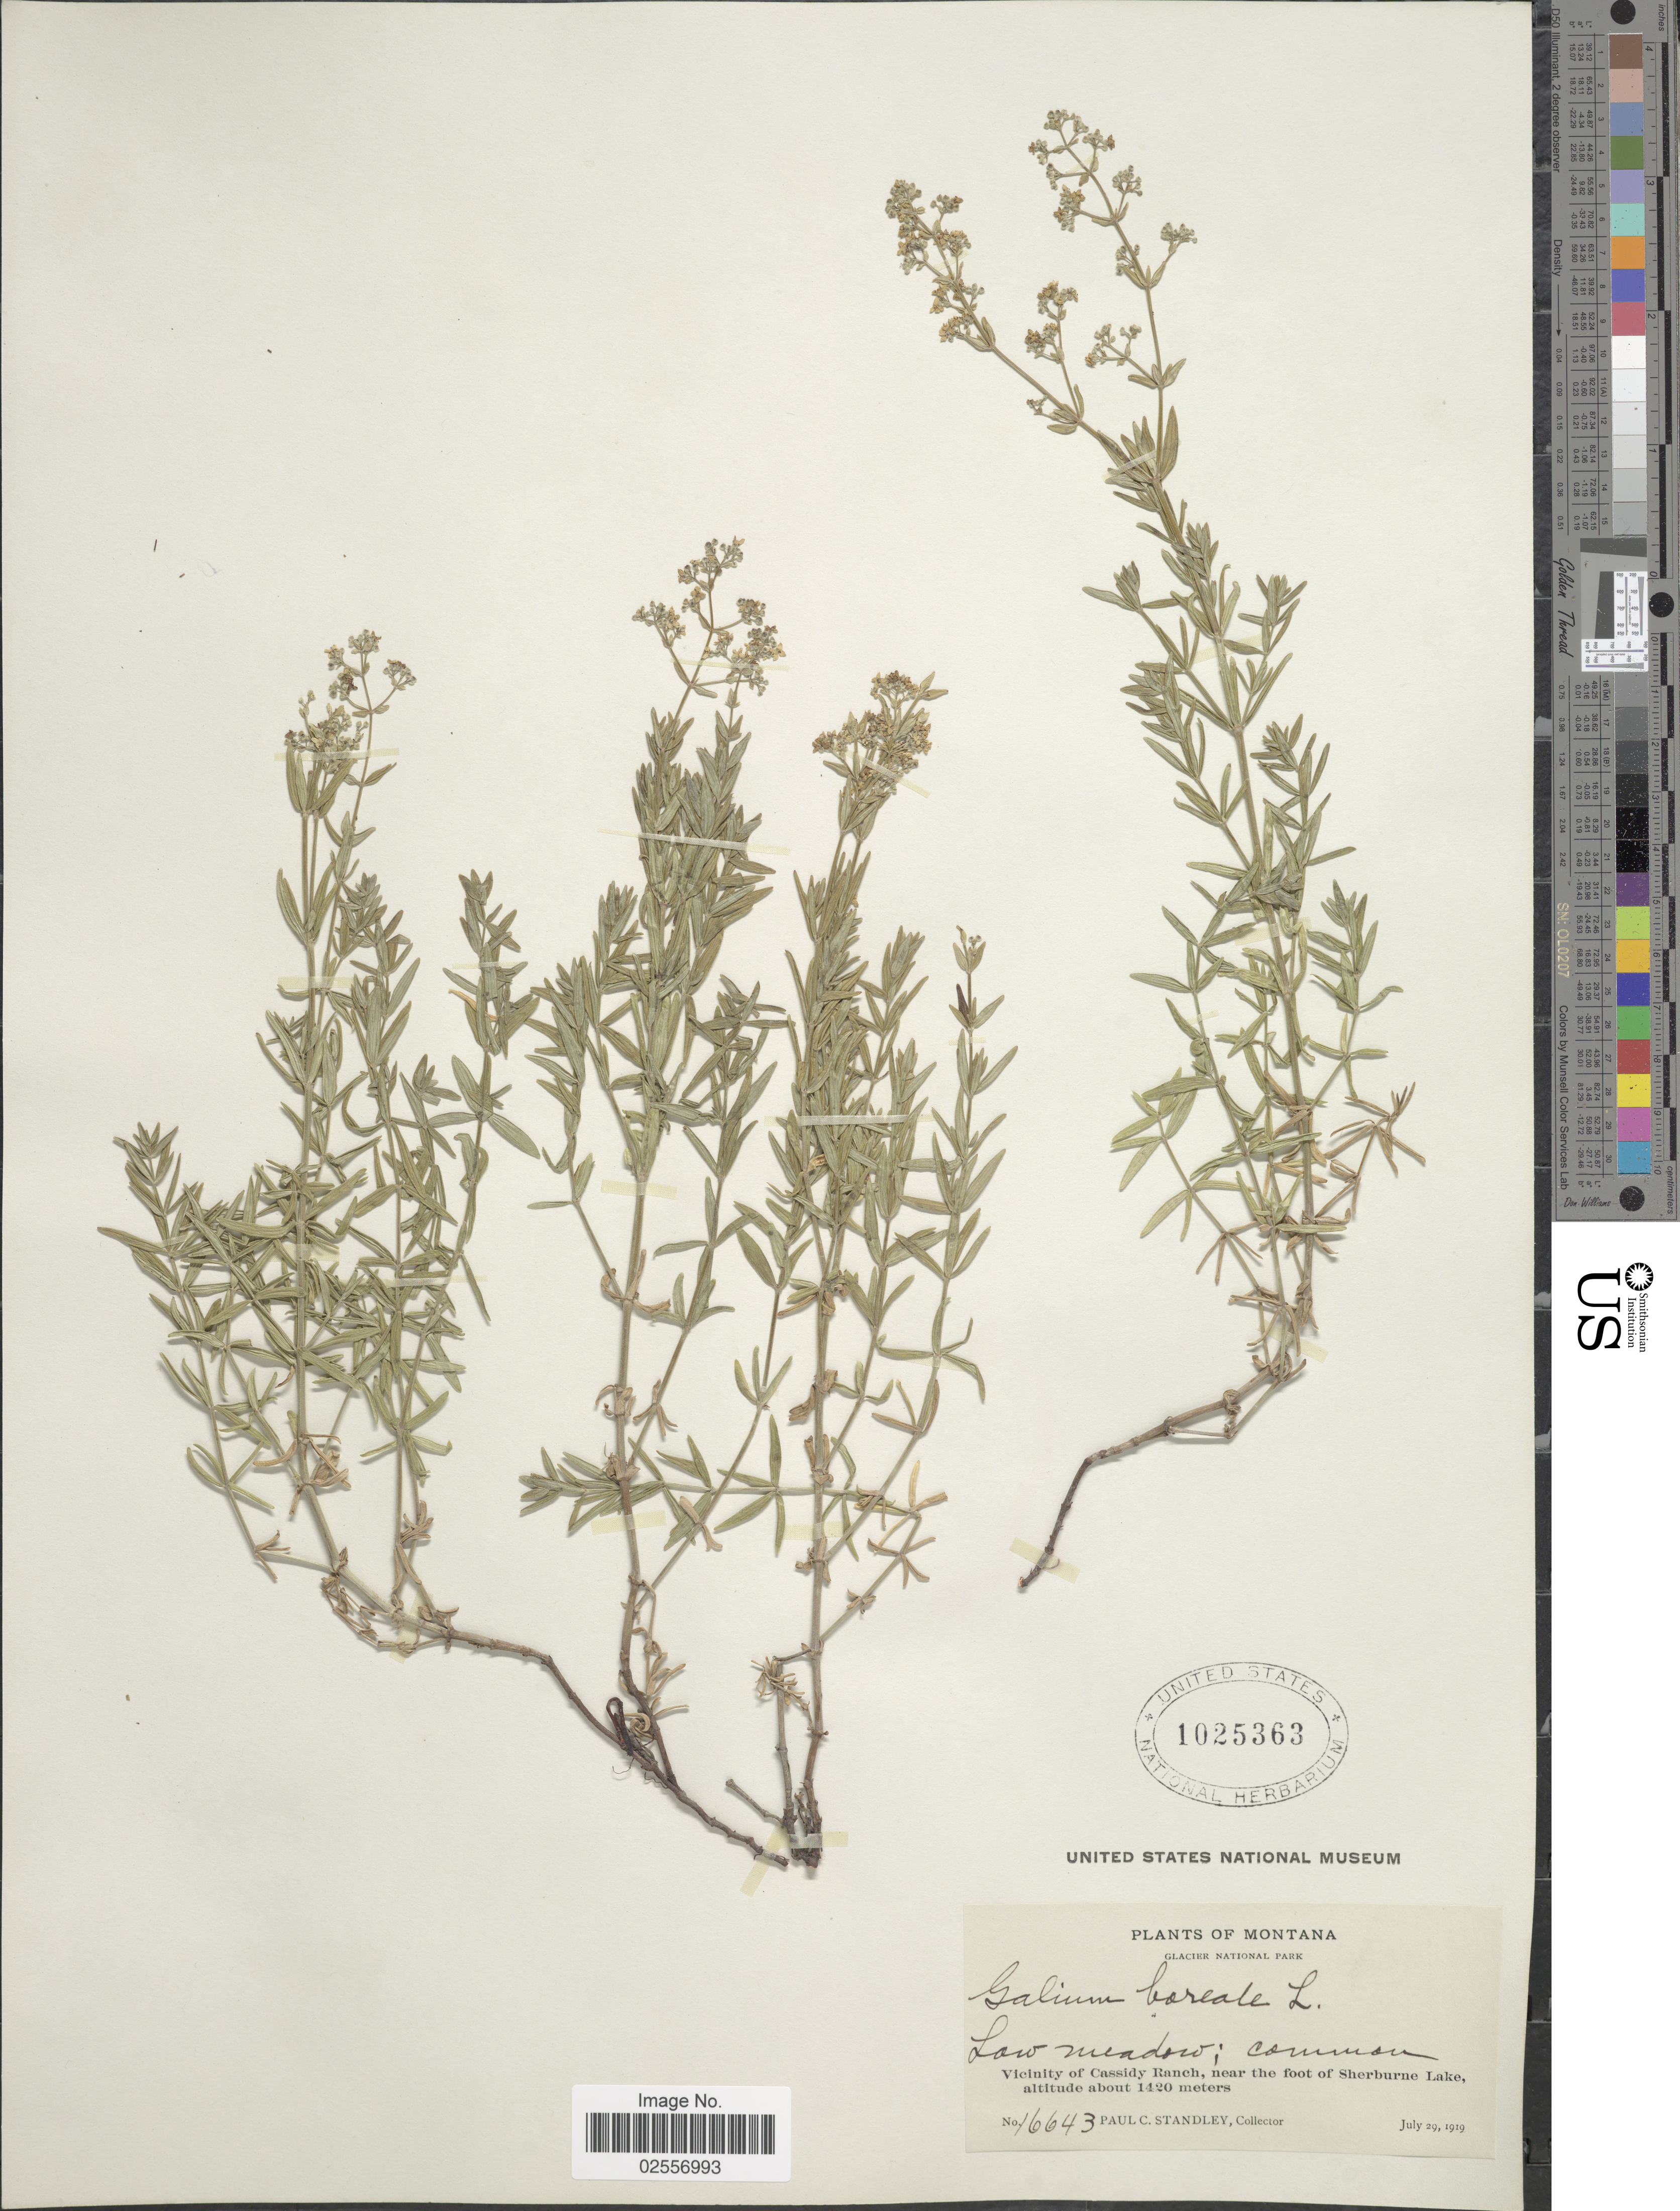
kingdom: Plantae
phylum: Tracheophyta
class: Magnoliopsida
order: Gentianales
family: Rubiaceae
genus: Galium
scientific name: Galium boreale L.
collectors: P. C. Standley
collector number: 16643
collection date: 1919-07-29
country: United States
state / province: Montana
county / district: Glacier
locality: Glacier National Park, Vicinity of Cassidy Ranch, near the foot of Sherburne Lake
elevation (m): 1420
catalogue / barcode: US 1025363